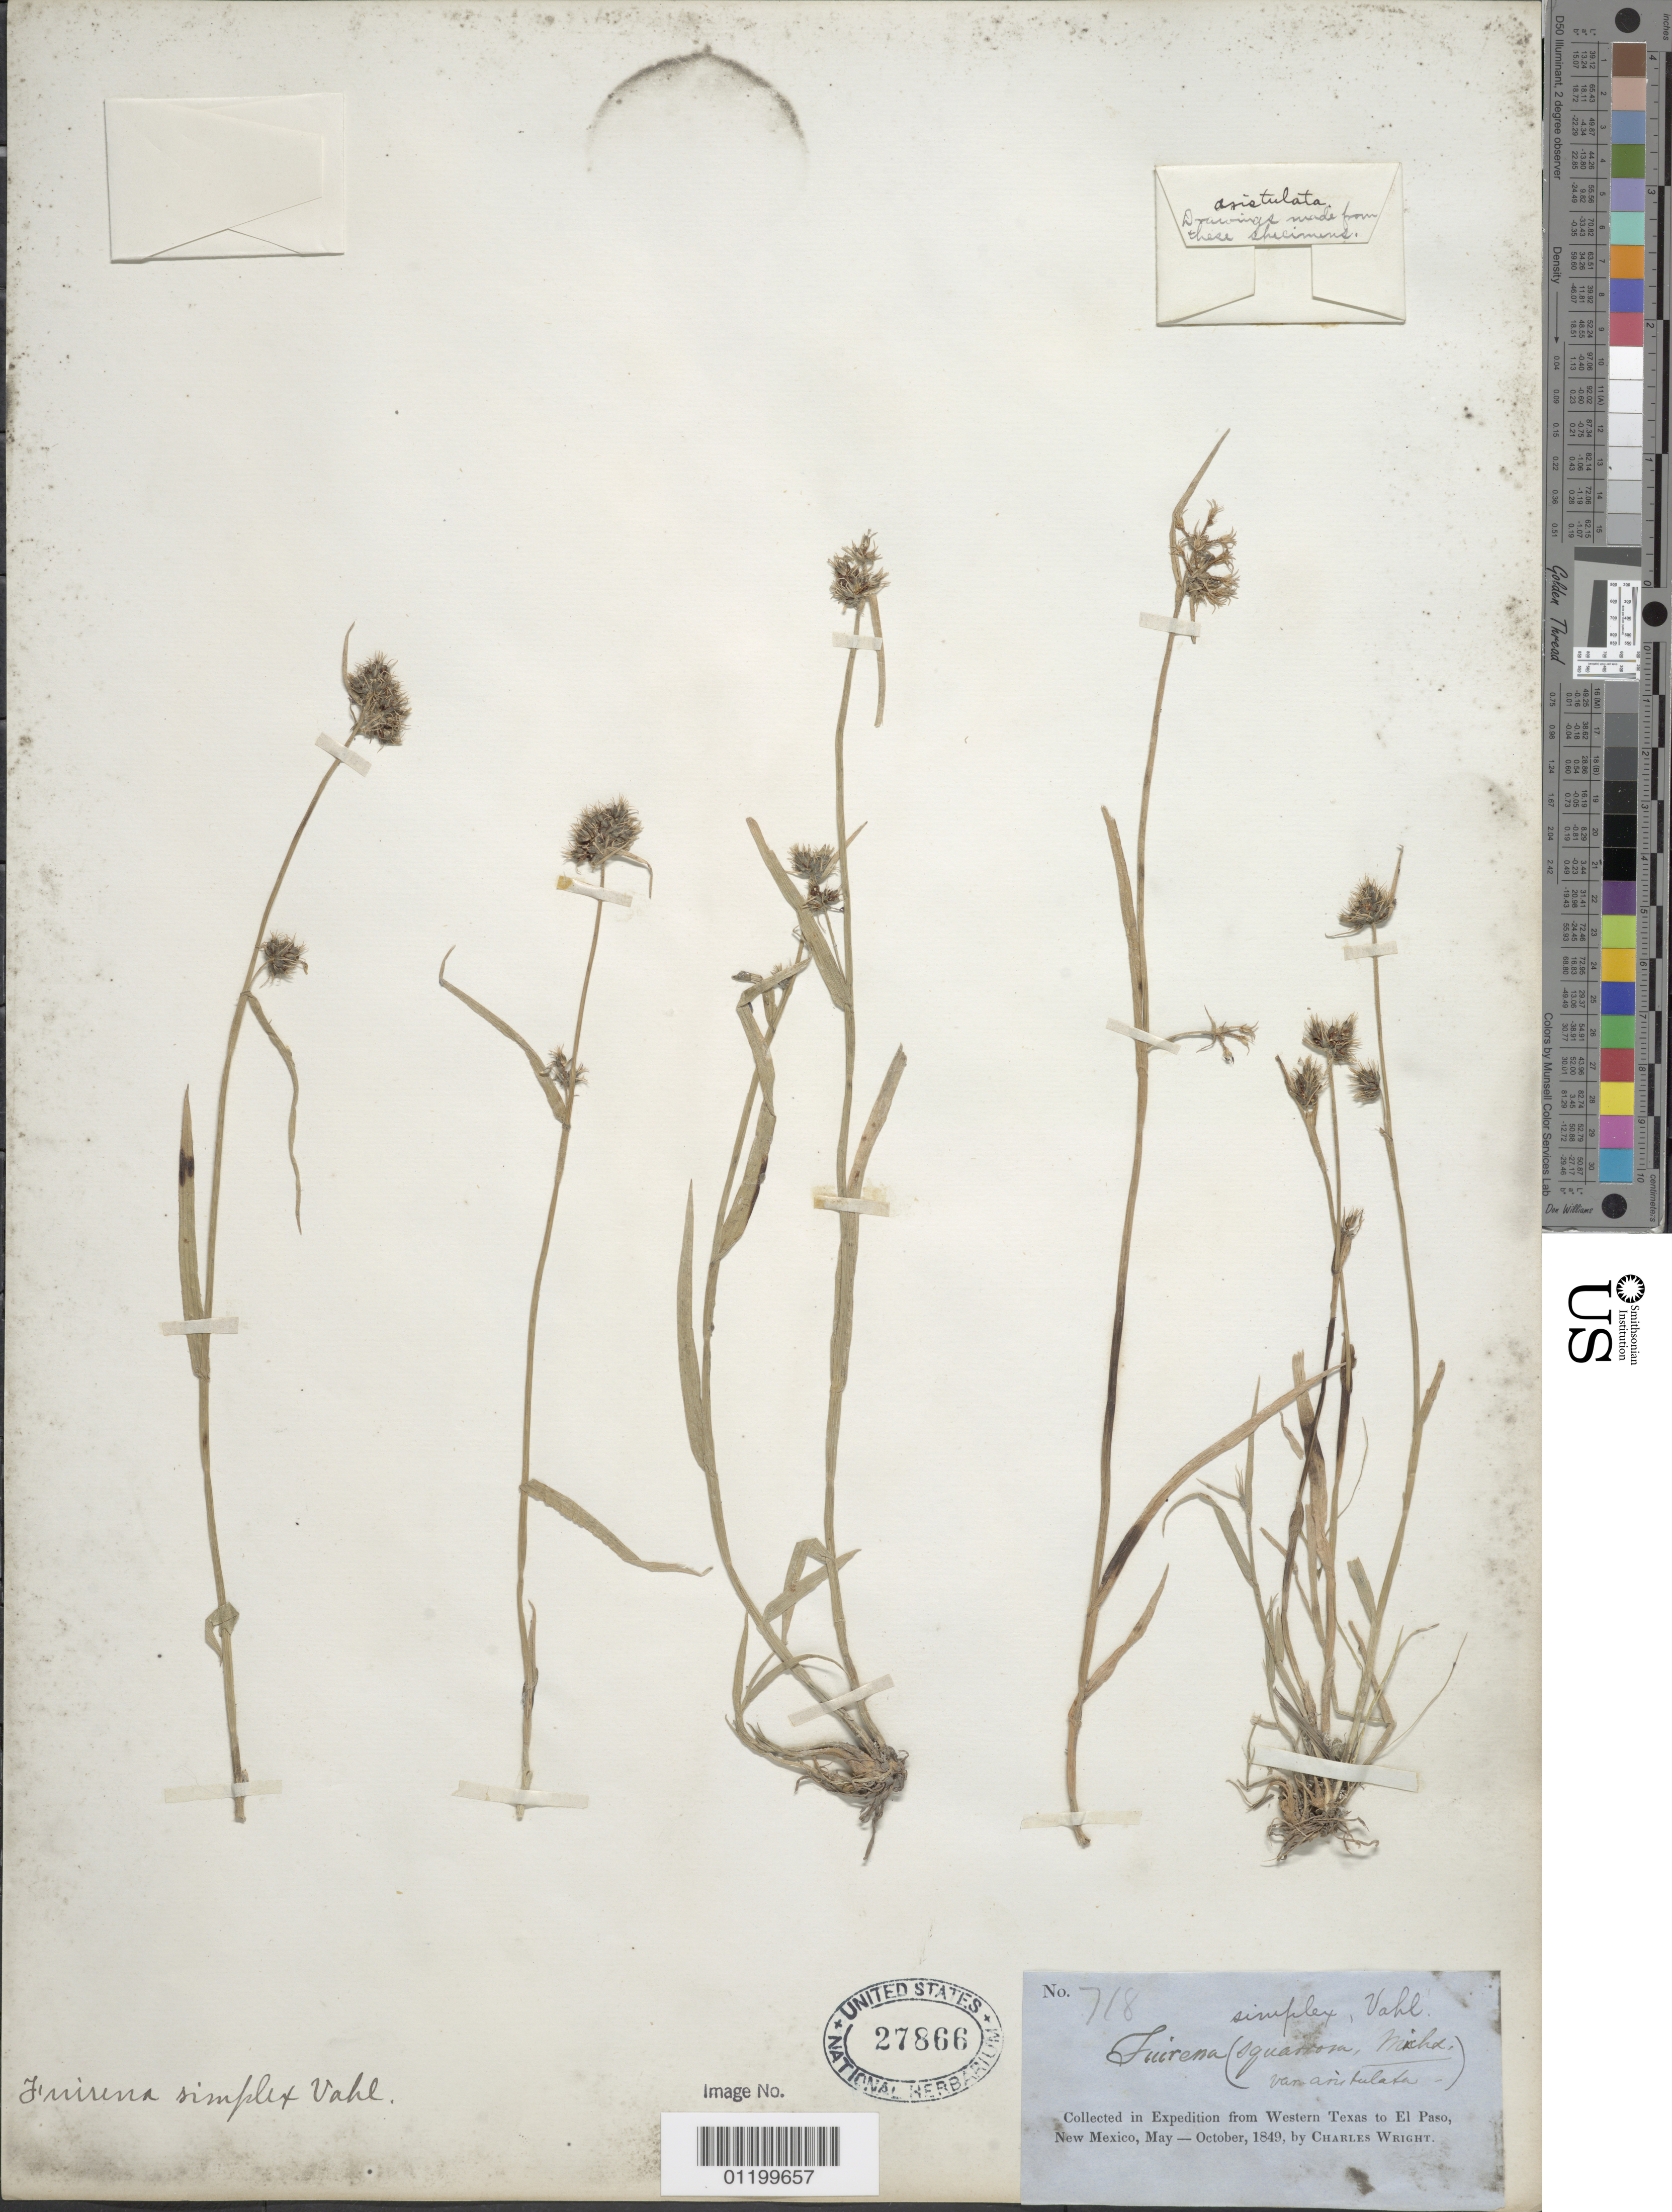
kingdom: Plantae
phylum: Tracheophyta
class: Liliopsida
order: Poales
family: Cyperaceae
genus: Fuirena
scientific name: Fuirena simplex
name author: Vahl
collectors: C. Wright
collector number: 718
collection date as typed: May 1849 to -- Oct 1849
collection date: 1849-05/1849-10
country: United States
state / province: New Mexico / Texas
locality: from Western Texas to El Paso, New Mexico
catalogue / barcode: US 27866